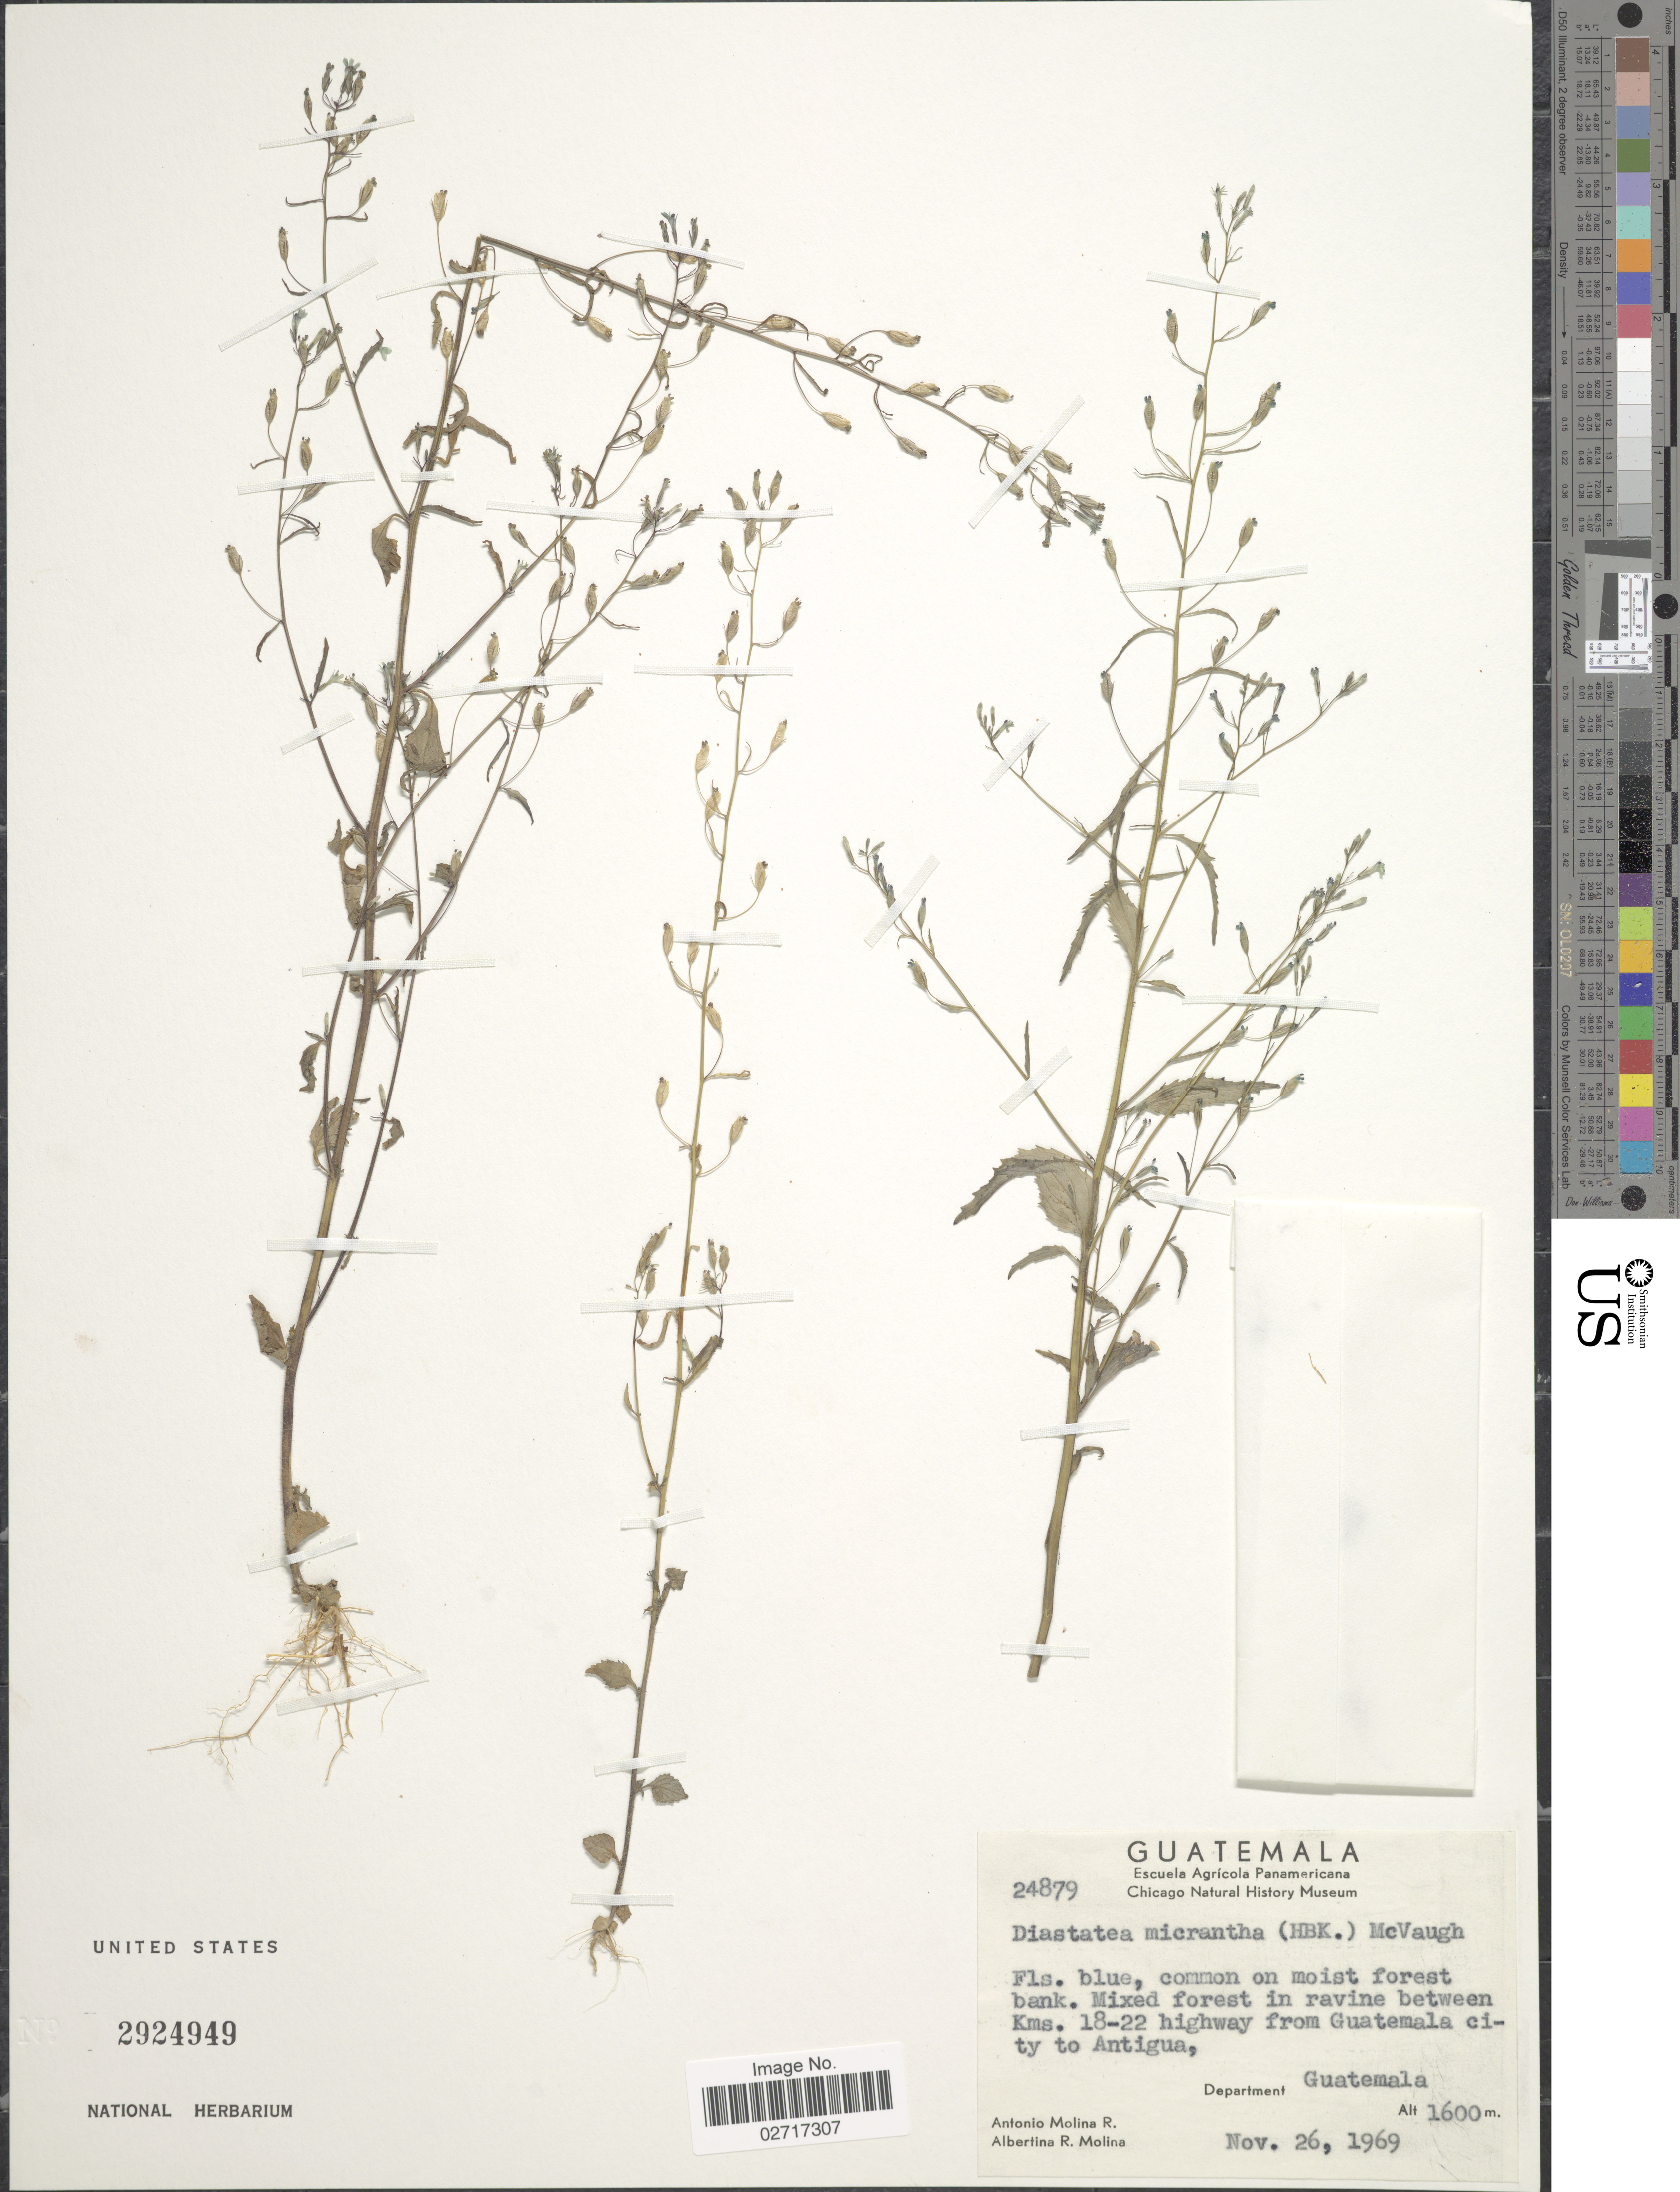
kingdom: Plantae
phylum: Tracheophyta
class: Magnoliopsida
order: Asterales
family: Campanulaceae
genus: Diastatea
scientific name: Diastatea micrantha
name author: (Kunth) McVaugh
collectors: A. Molina R. & A. R. Molina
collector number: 24879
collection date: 1969-11-26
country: Guatemala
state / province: Guatemala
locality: Mixed forest in ravine between Kms. 18-22 highway from Guatemala city to Antigua, Department Guatemala.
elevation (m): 1600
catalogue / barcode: US 2924949